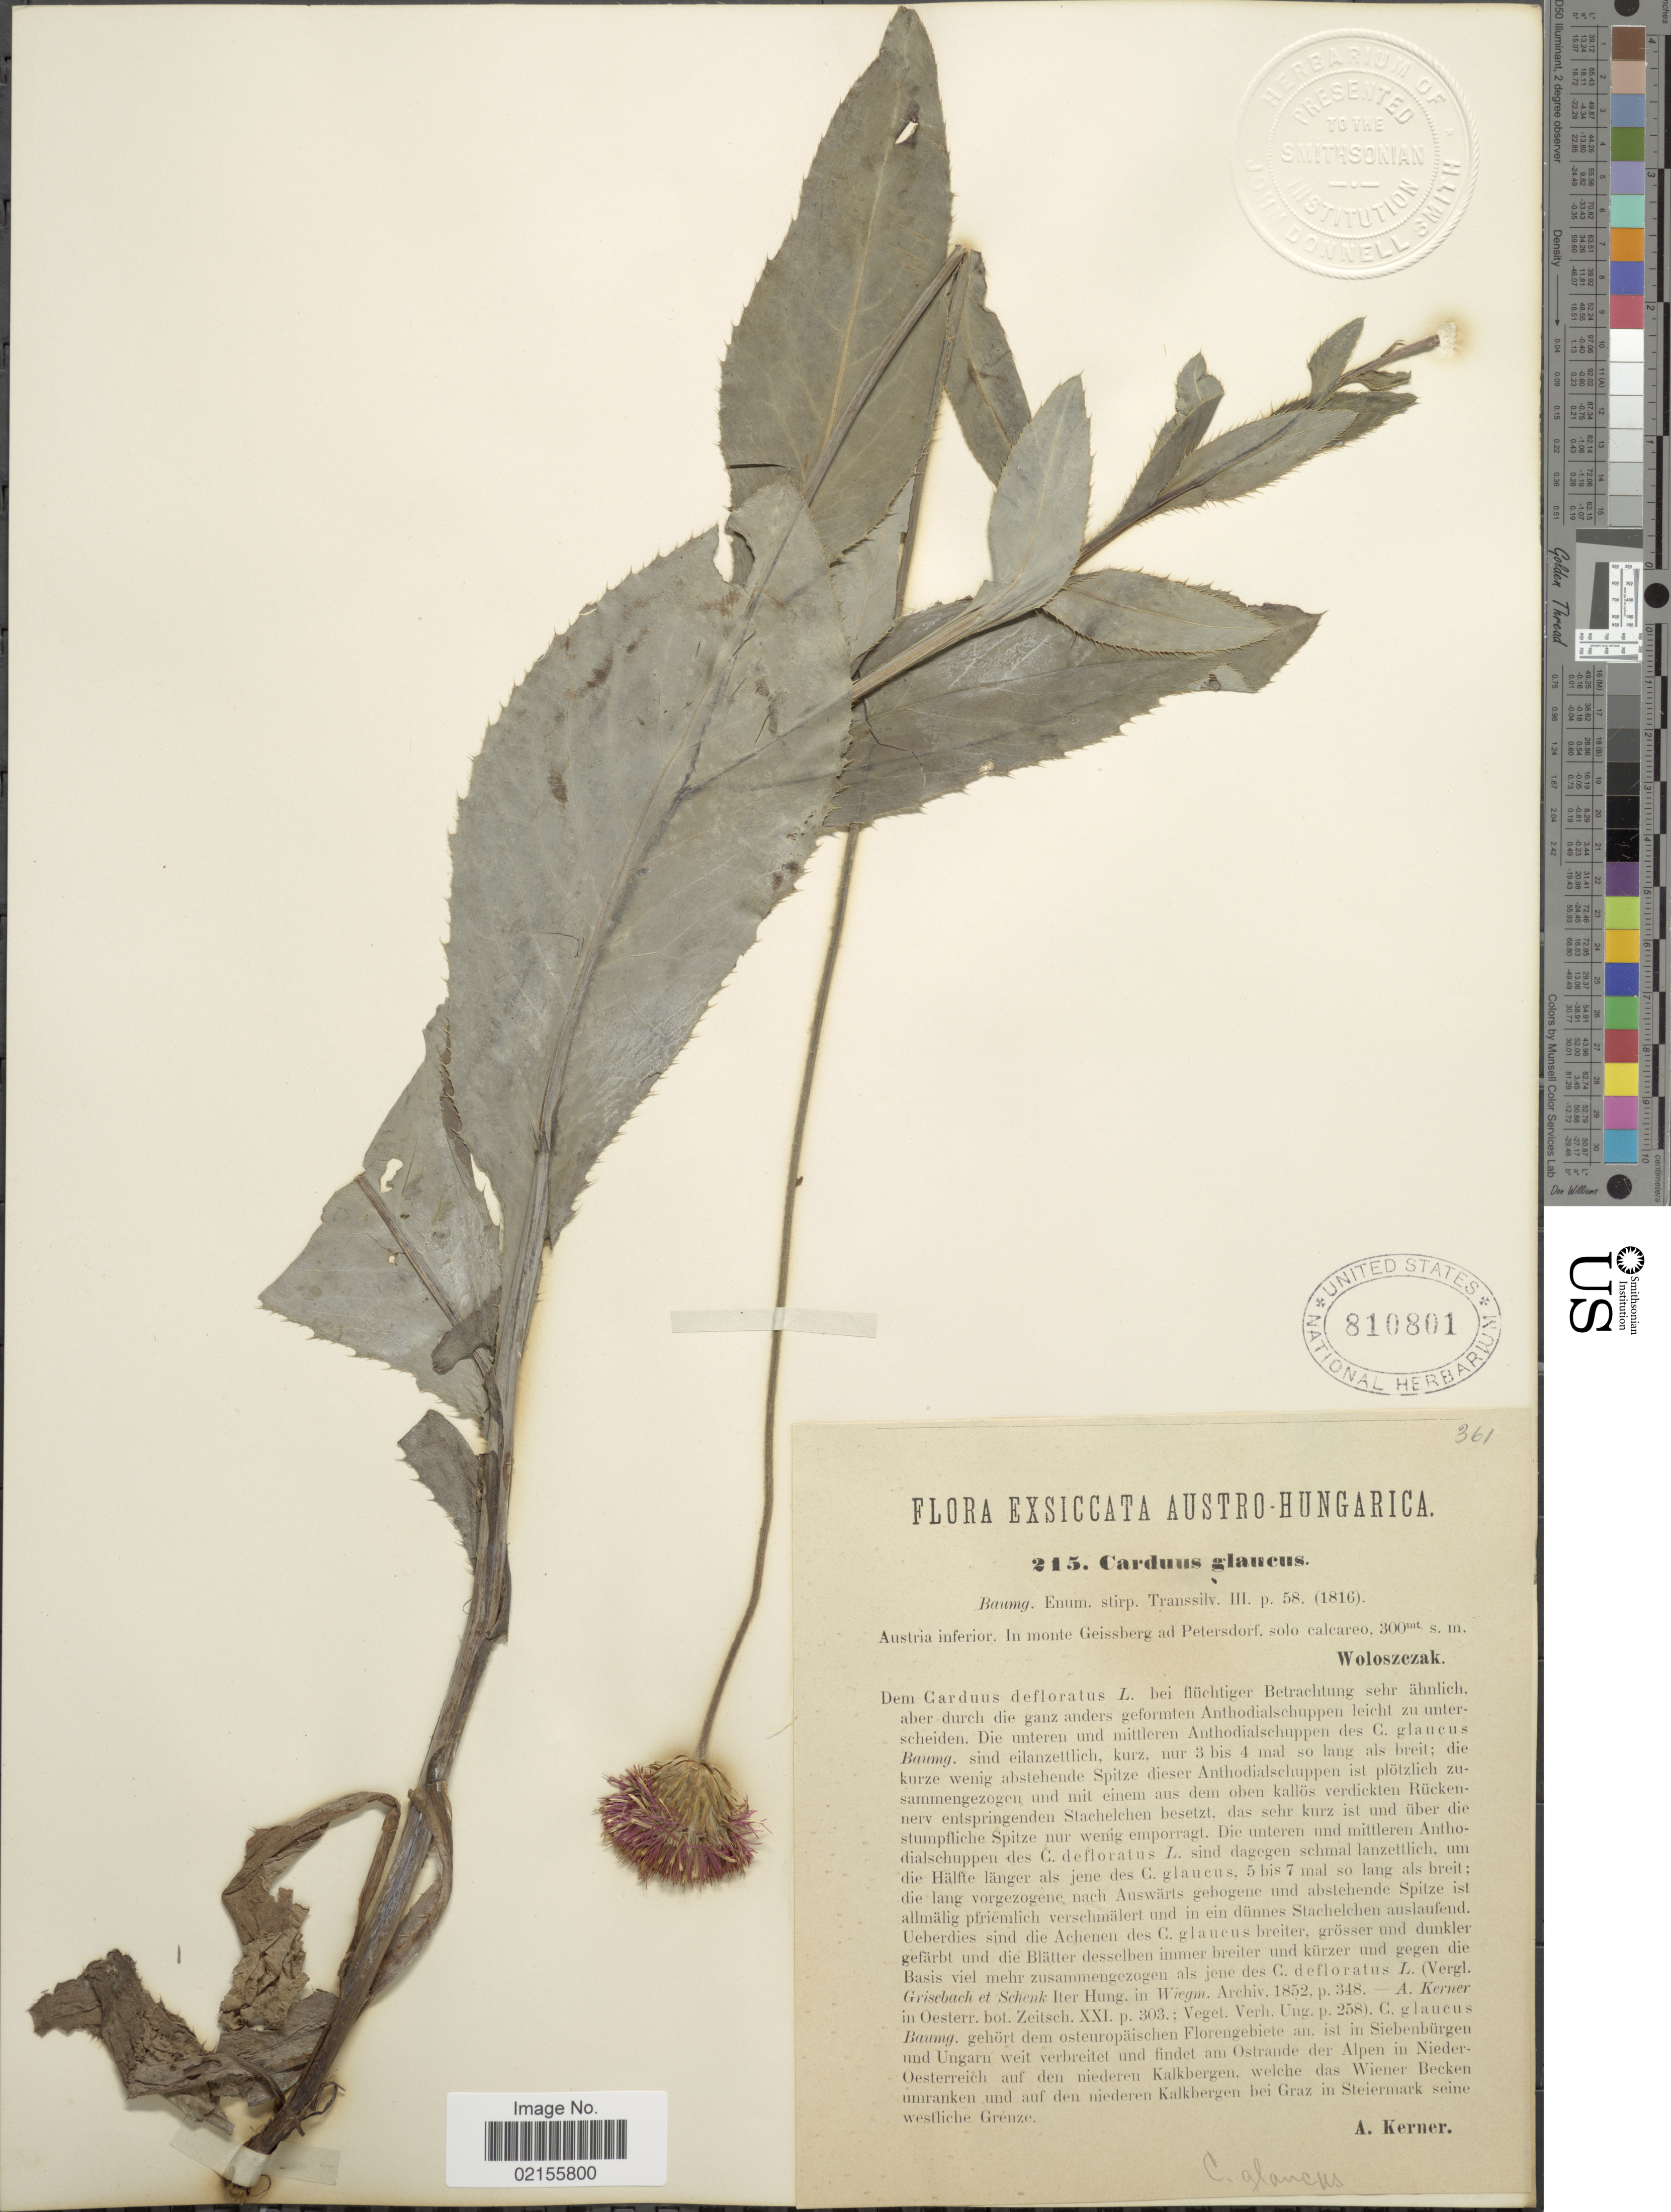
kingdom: Plantae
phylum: Tracheophyta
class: Magnoliopsida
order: Asterales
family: Asteraceae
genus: Carduus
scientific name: Carduus defloratus subsp. glaucus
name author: (Baumg.) Nyman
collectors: Woloszczak, E.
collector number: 215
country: Austria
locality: Austro-Hungarica, Austria inferior. In monte Geissberg ad Petersdorf, solo calcarea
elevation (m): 300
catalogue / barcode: US 810801